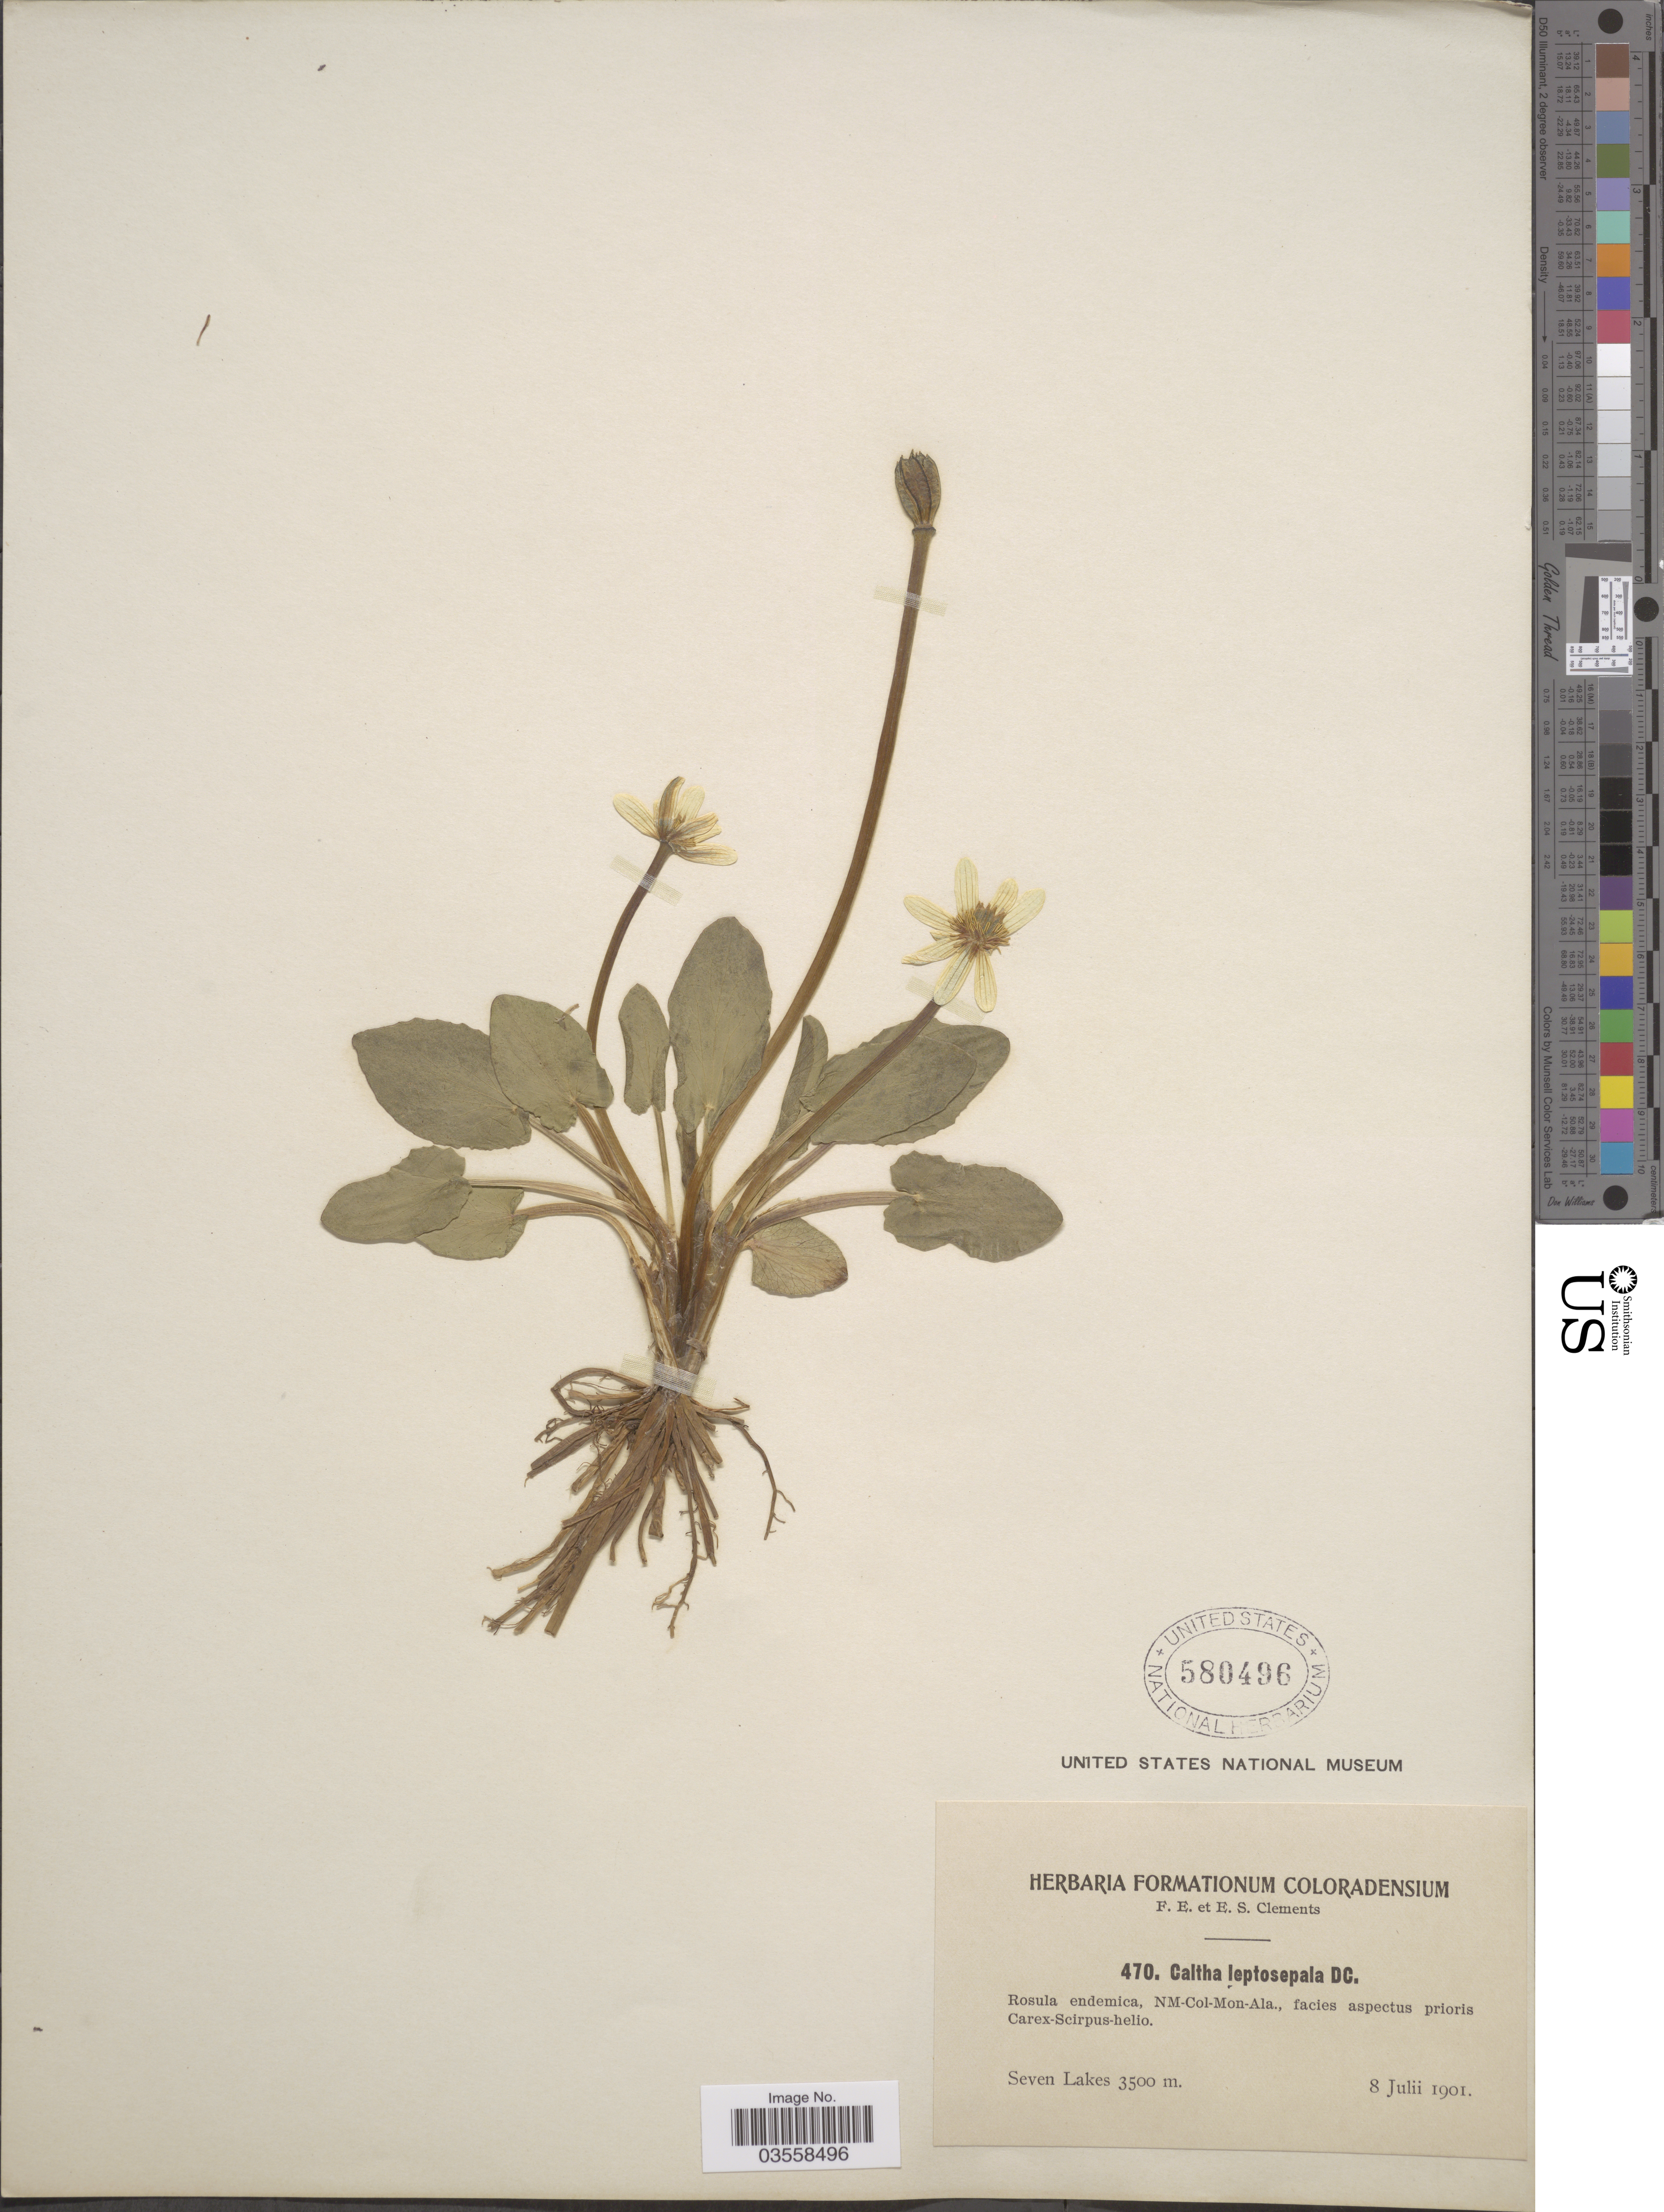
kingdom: Plantae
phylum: Tracheophyta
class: Magnoliopsida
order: Ranunculales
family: Ranunculaceae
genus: Caltha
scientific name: Caltha leptosepala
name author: DC.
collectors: F. E. Clements & E. S. Clements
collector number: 470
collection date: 1901-07-08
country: United States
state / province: Colorado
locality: Rosula endemica, Seven Lakes.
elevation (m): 3500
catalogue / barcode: US 580496